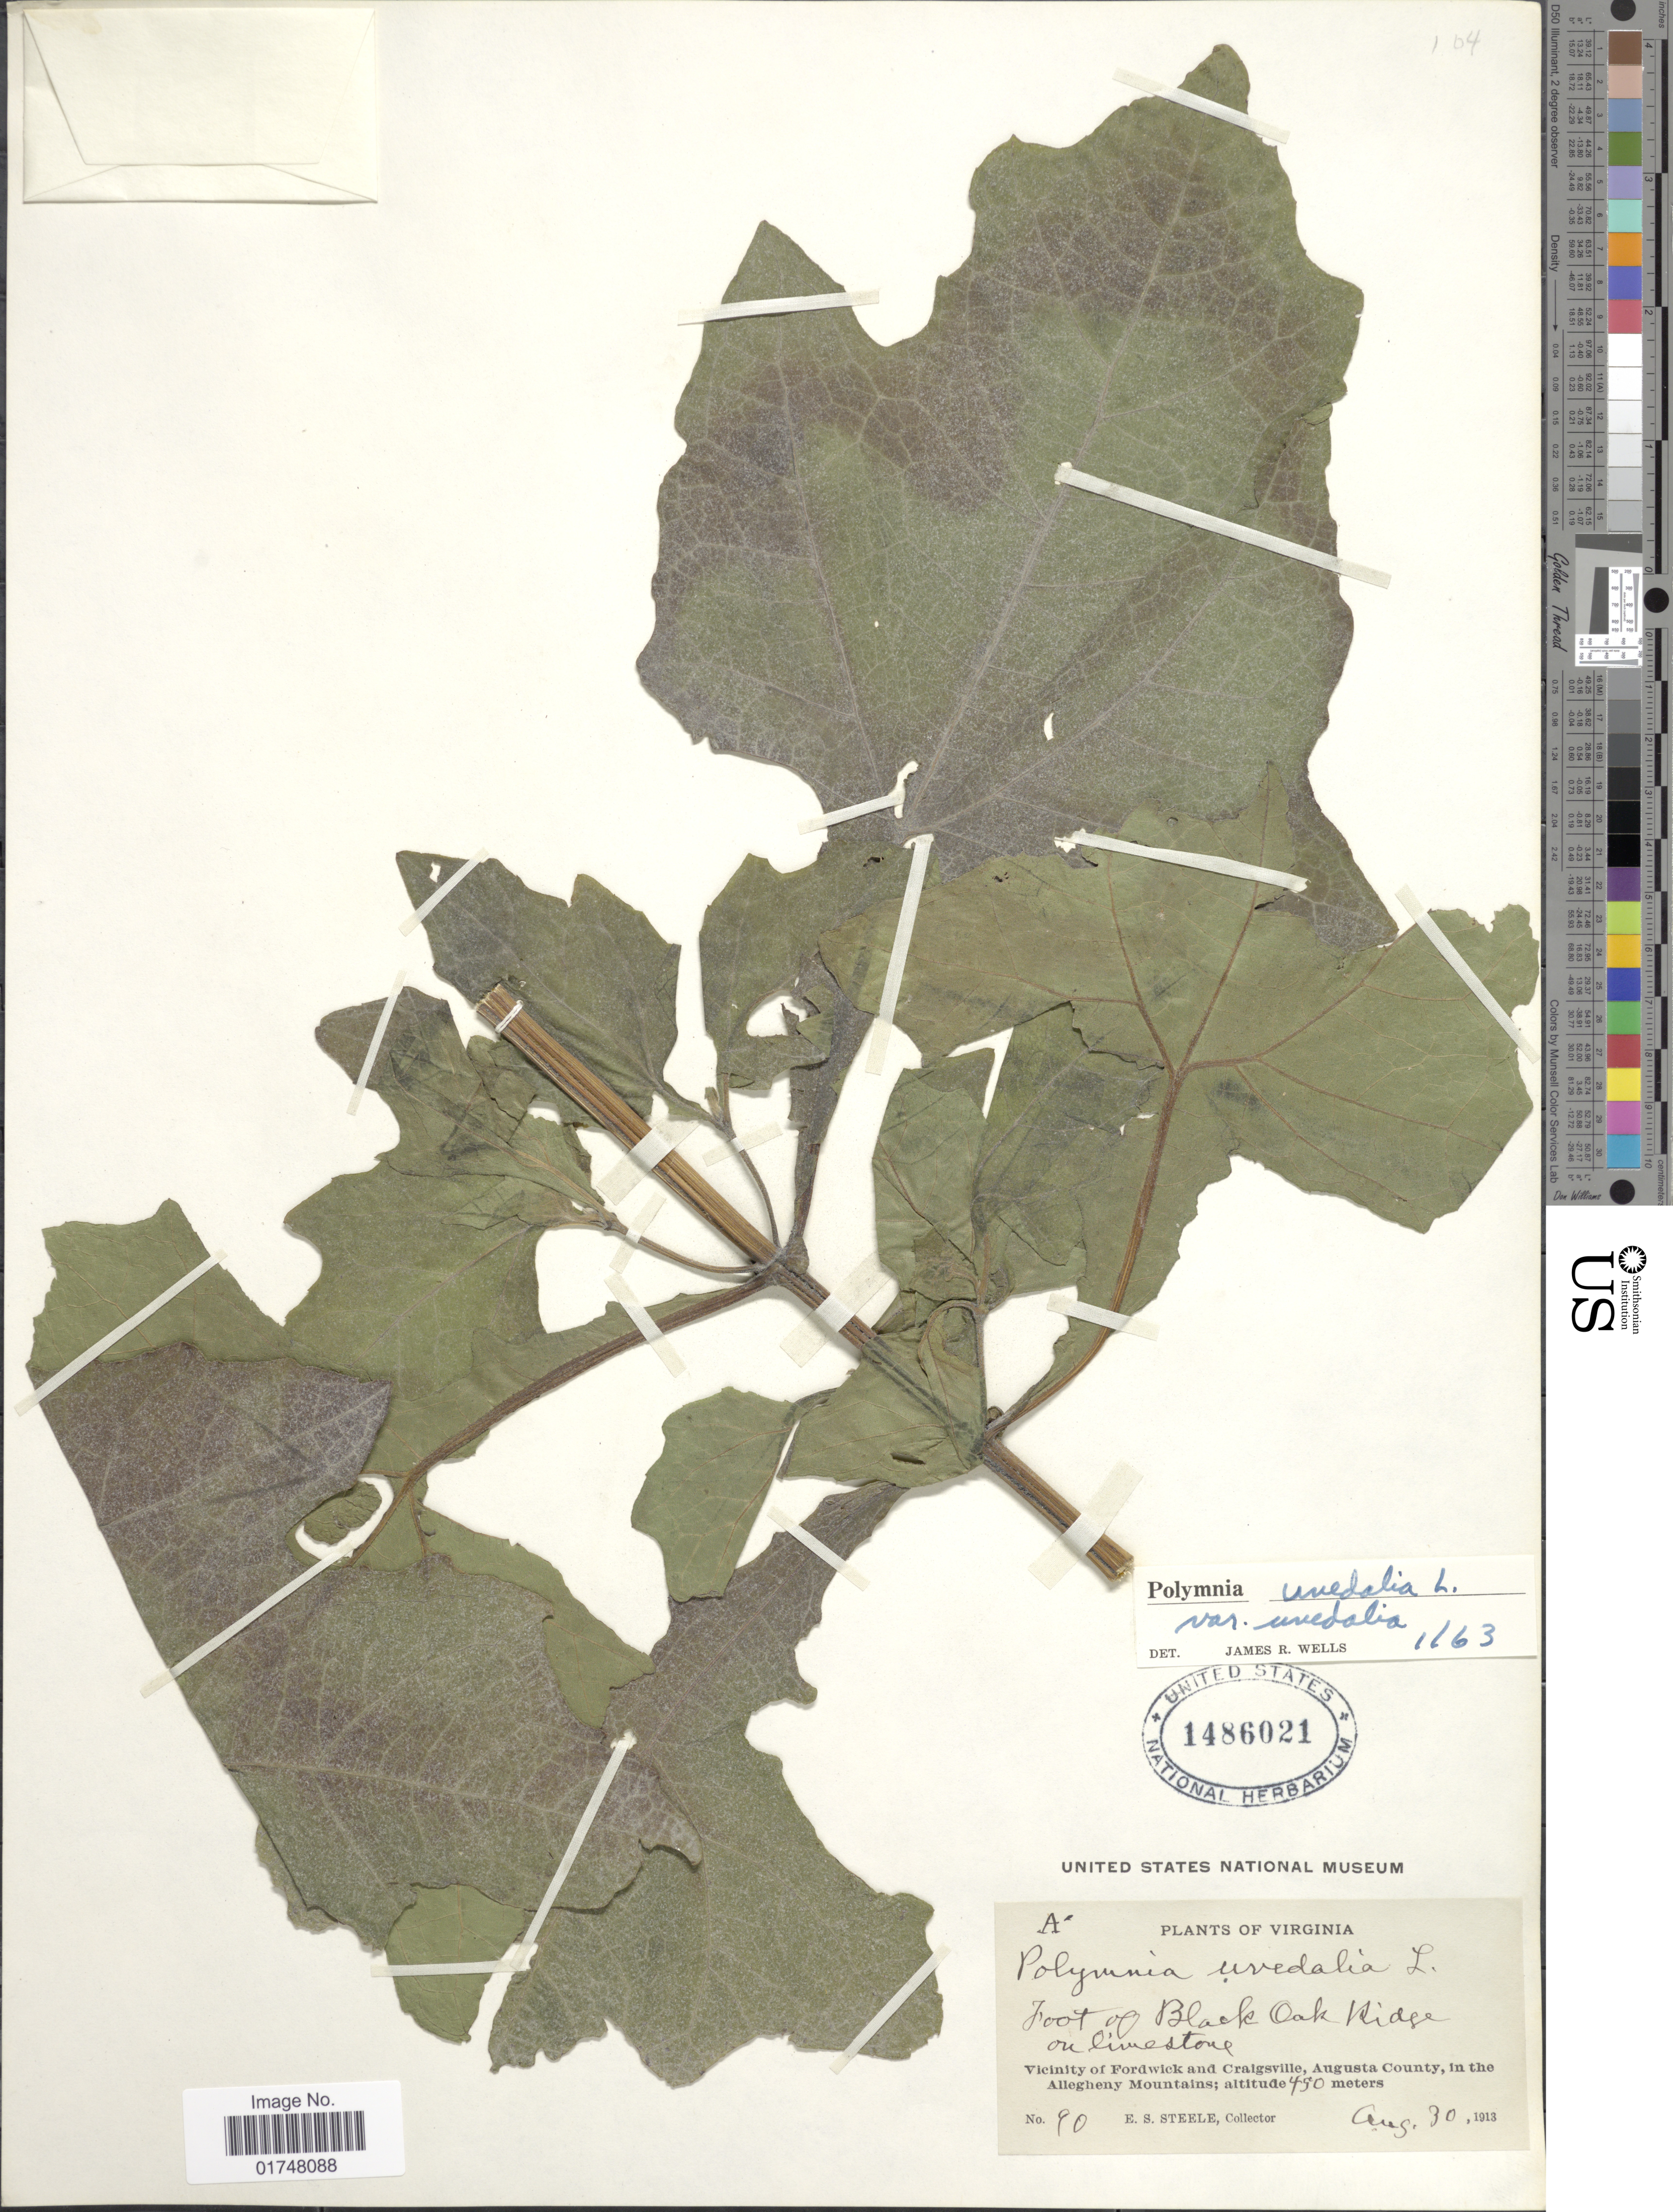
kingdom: Plantae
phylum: Tracheophyta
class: Magnoliopsida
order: Asterales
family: Asteraceae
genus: Smallanthus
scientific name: Smallanthus uvedalia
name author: (L.) Mack. ex Mack.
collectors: E. Steele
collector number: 90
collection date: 1913-08-30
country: United States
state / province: Virginia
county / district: Augusta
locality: Vicinity of Fordwick and Craigsville, Ausgusta County, in the Allegheny Mountains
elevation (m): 450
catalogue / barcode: US 1486021